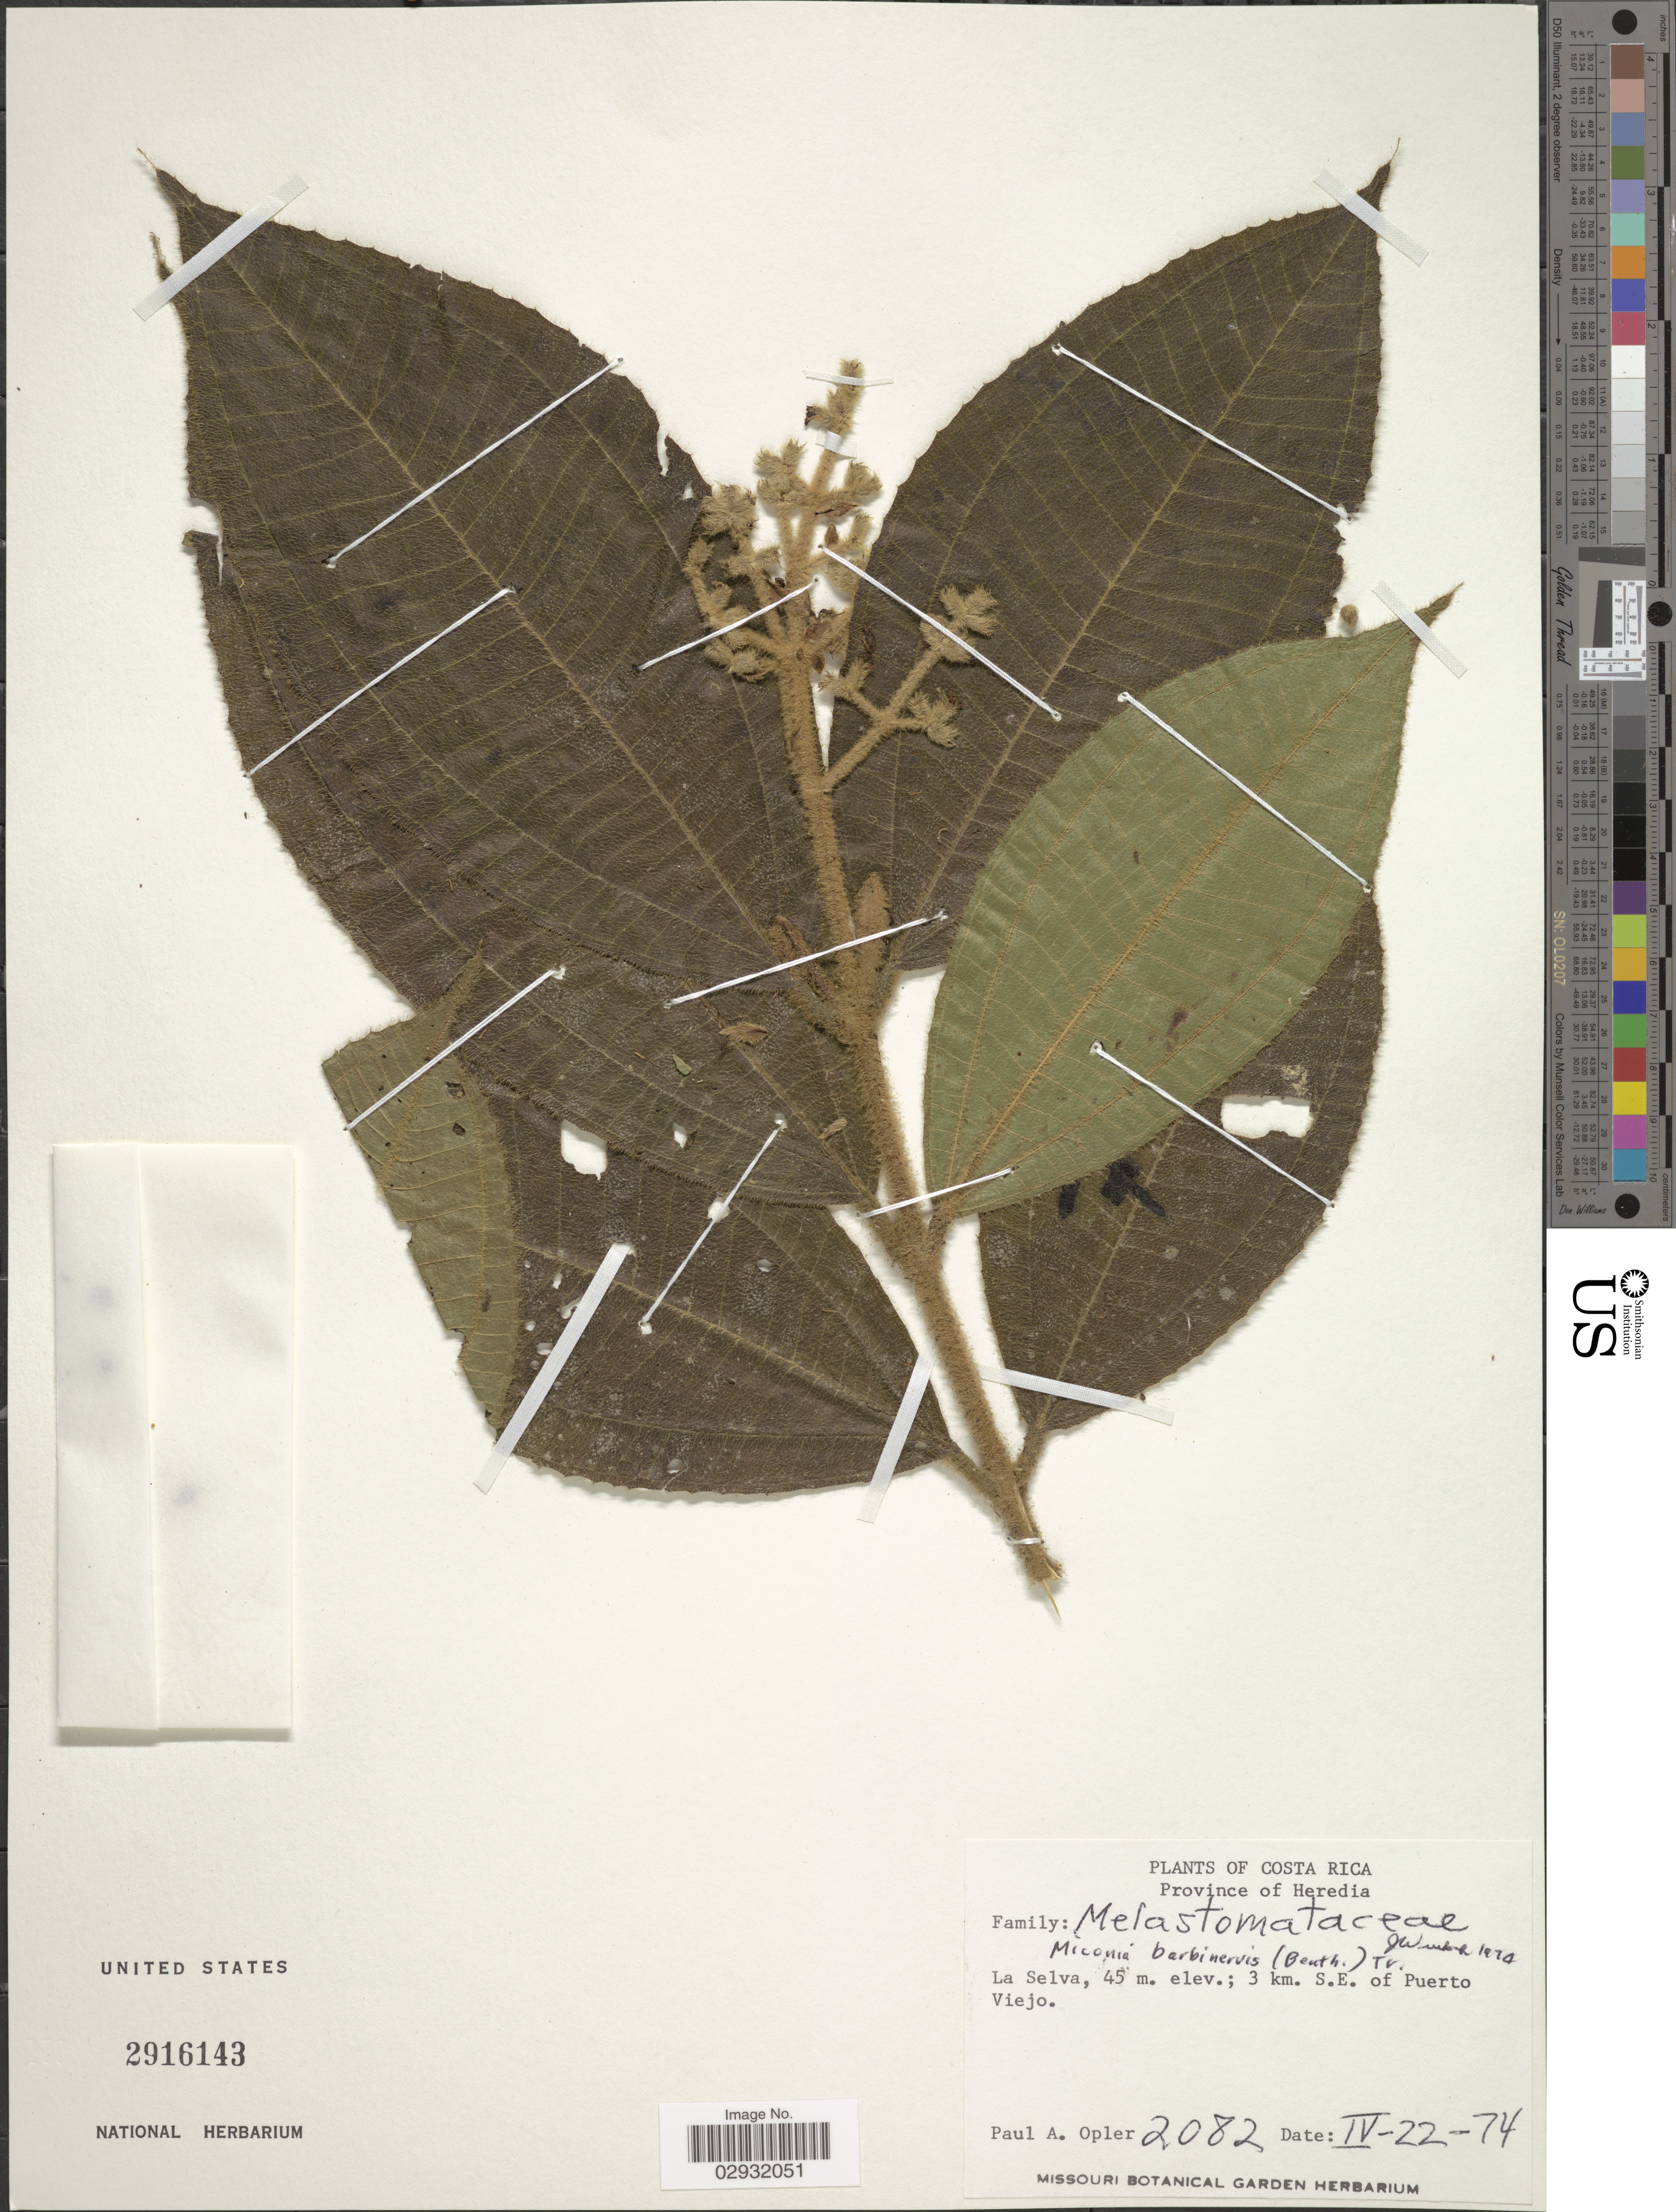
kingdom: Plantae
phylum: Tracheophyta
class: Magnoliopsida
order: Myrtales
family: Melastomataceae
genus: Miconia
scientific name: Miconia barbinervis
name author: (Benth.) Triana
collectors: P. Opler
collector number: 2082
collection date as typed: Transcribed d/m/y: 22/4/74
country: Costa Rica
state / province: Heredia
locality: La Selva, 3 km. S.E. of Puerto Viejo.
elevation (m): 45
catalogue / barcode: US 2916143